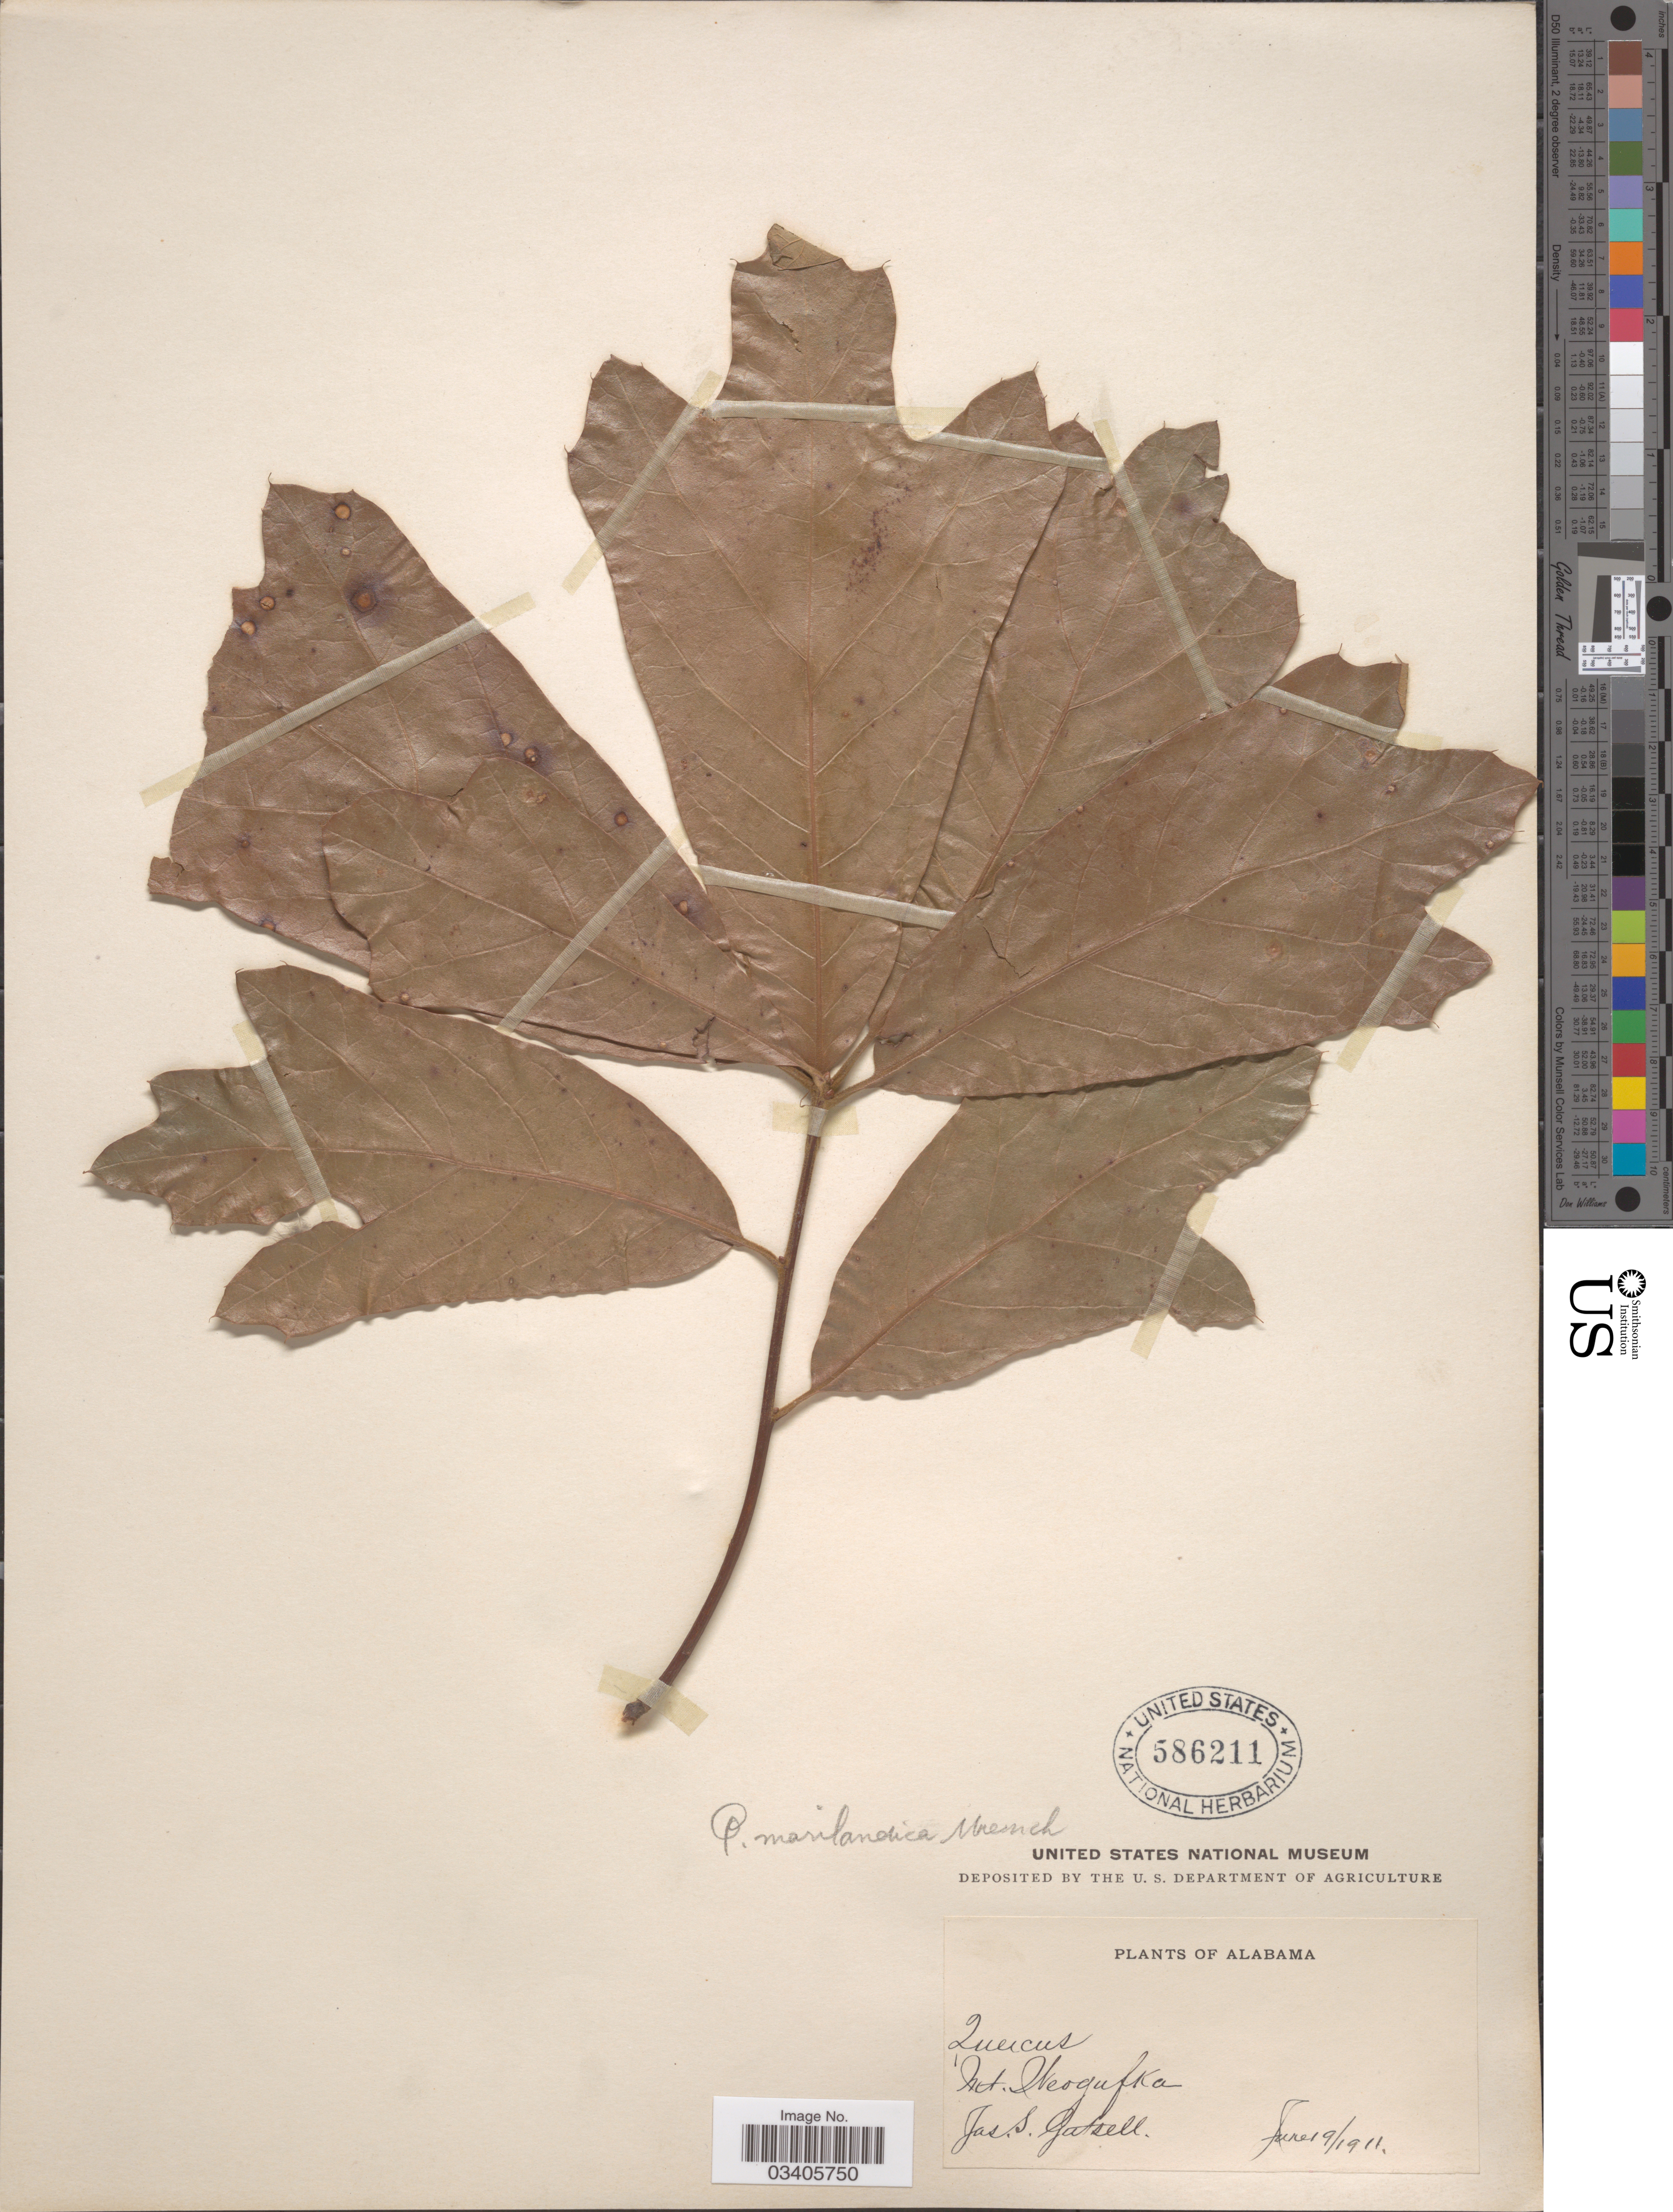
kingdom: Plantae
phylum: Tracheophyta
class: Magnoliopsida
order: Fagales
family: Fagaceae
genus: Quercus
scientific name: Quercus imbricaria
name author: Michx.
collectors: J. Gatsell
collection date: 1911-06-19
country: United States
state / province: Alabama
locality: Mt. Weogufka.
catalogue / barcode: US 586211